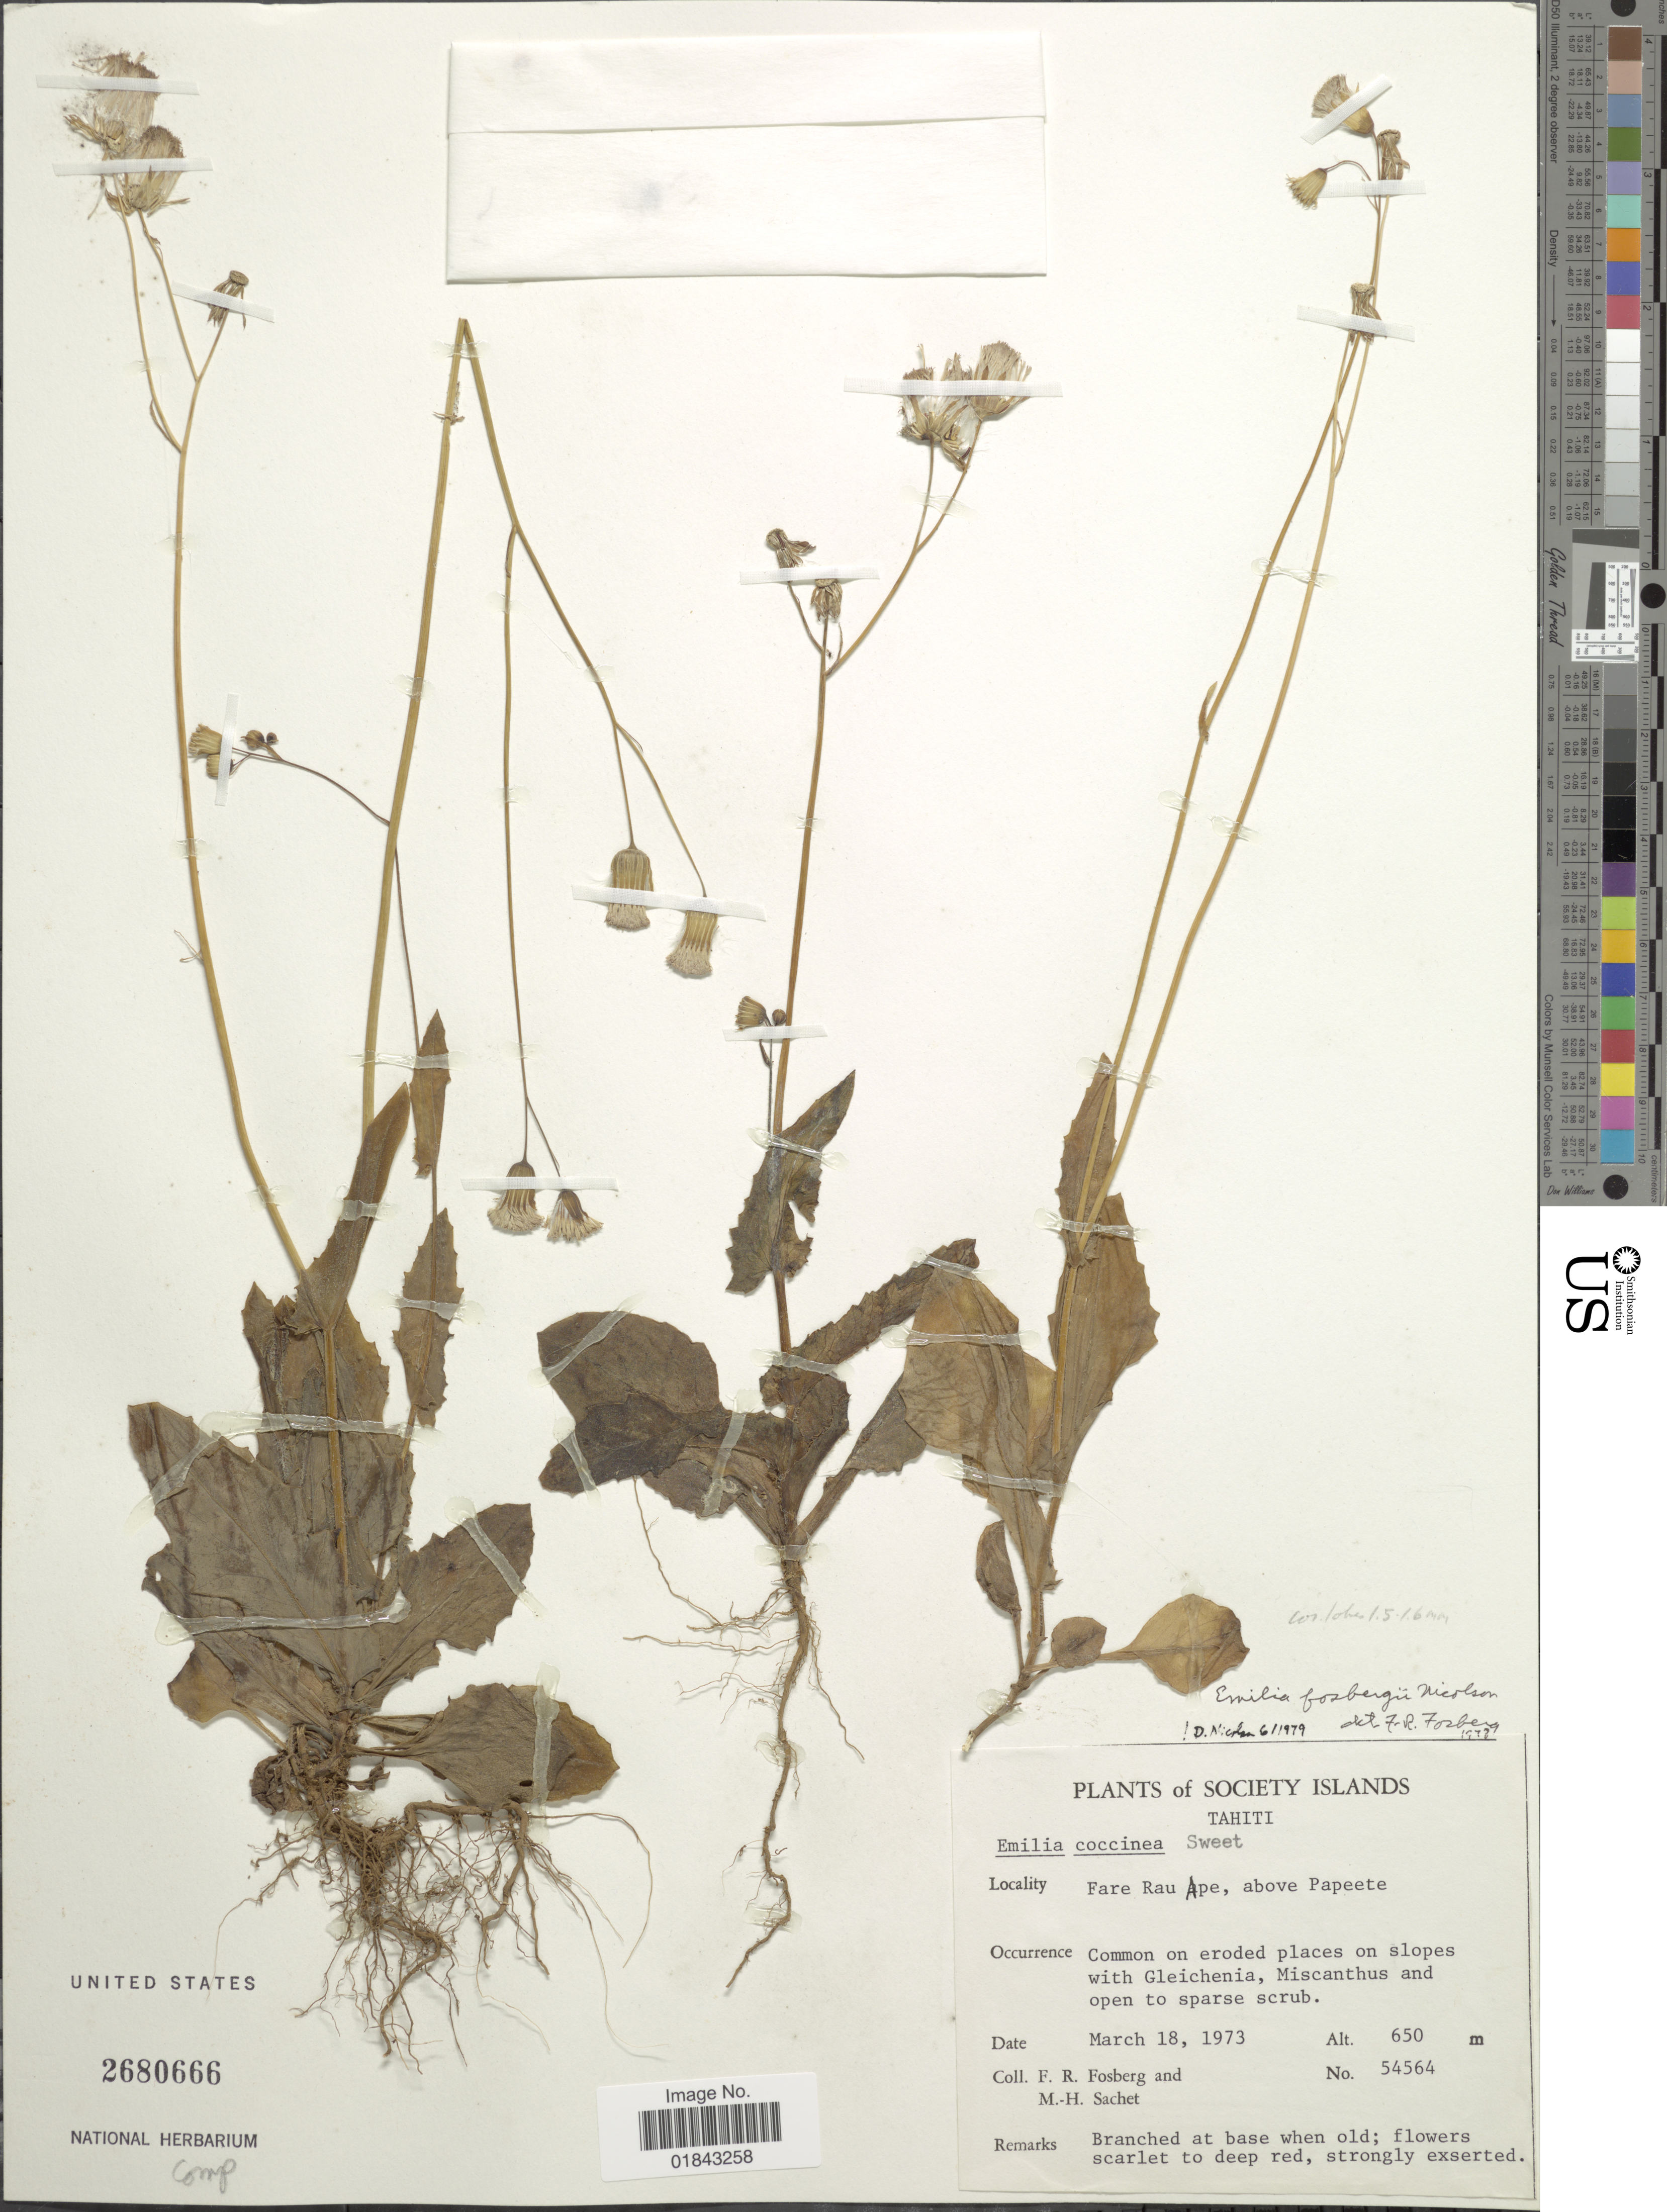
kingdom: Plantae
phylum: Tracheophyta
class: Magnoliopsida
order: Asterales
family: Asteraceae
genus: Emilia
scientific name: Emilia fosbergii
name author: Nicolson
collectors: F. R. Fosberg & M.-H. Sachet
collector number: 54564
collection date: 1973-03-18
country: French Polynesia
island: Tahiti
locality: Society Islands, Tahiti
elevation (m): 650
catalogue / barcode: US 2680666